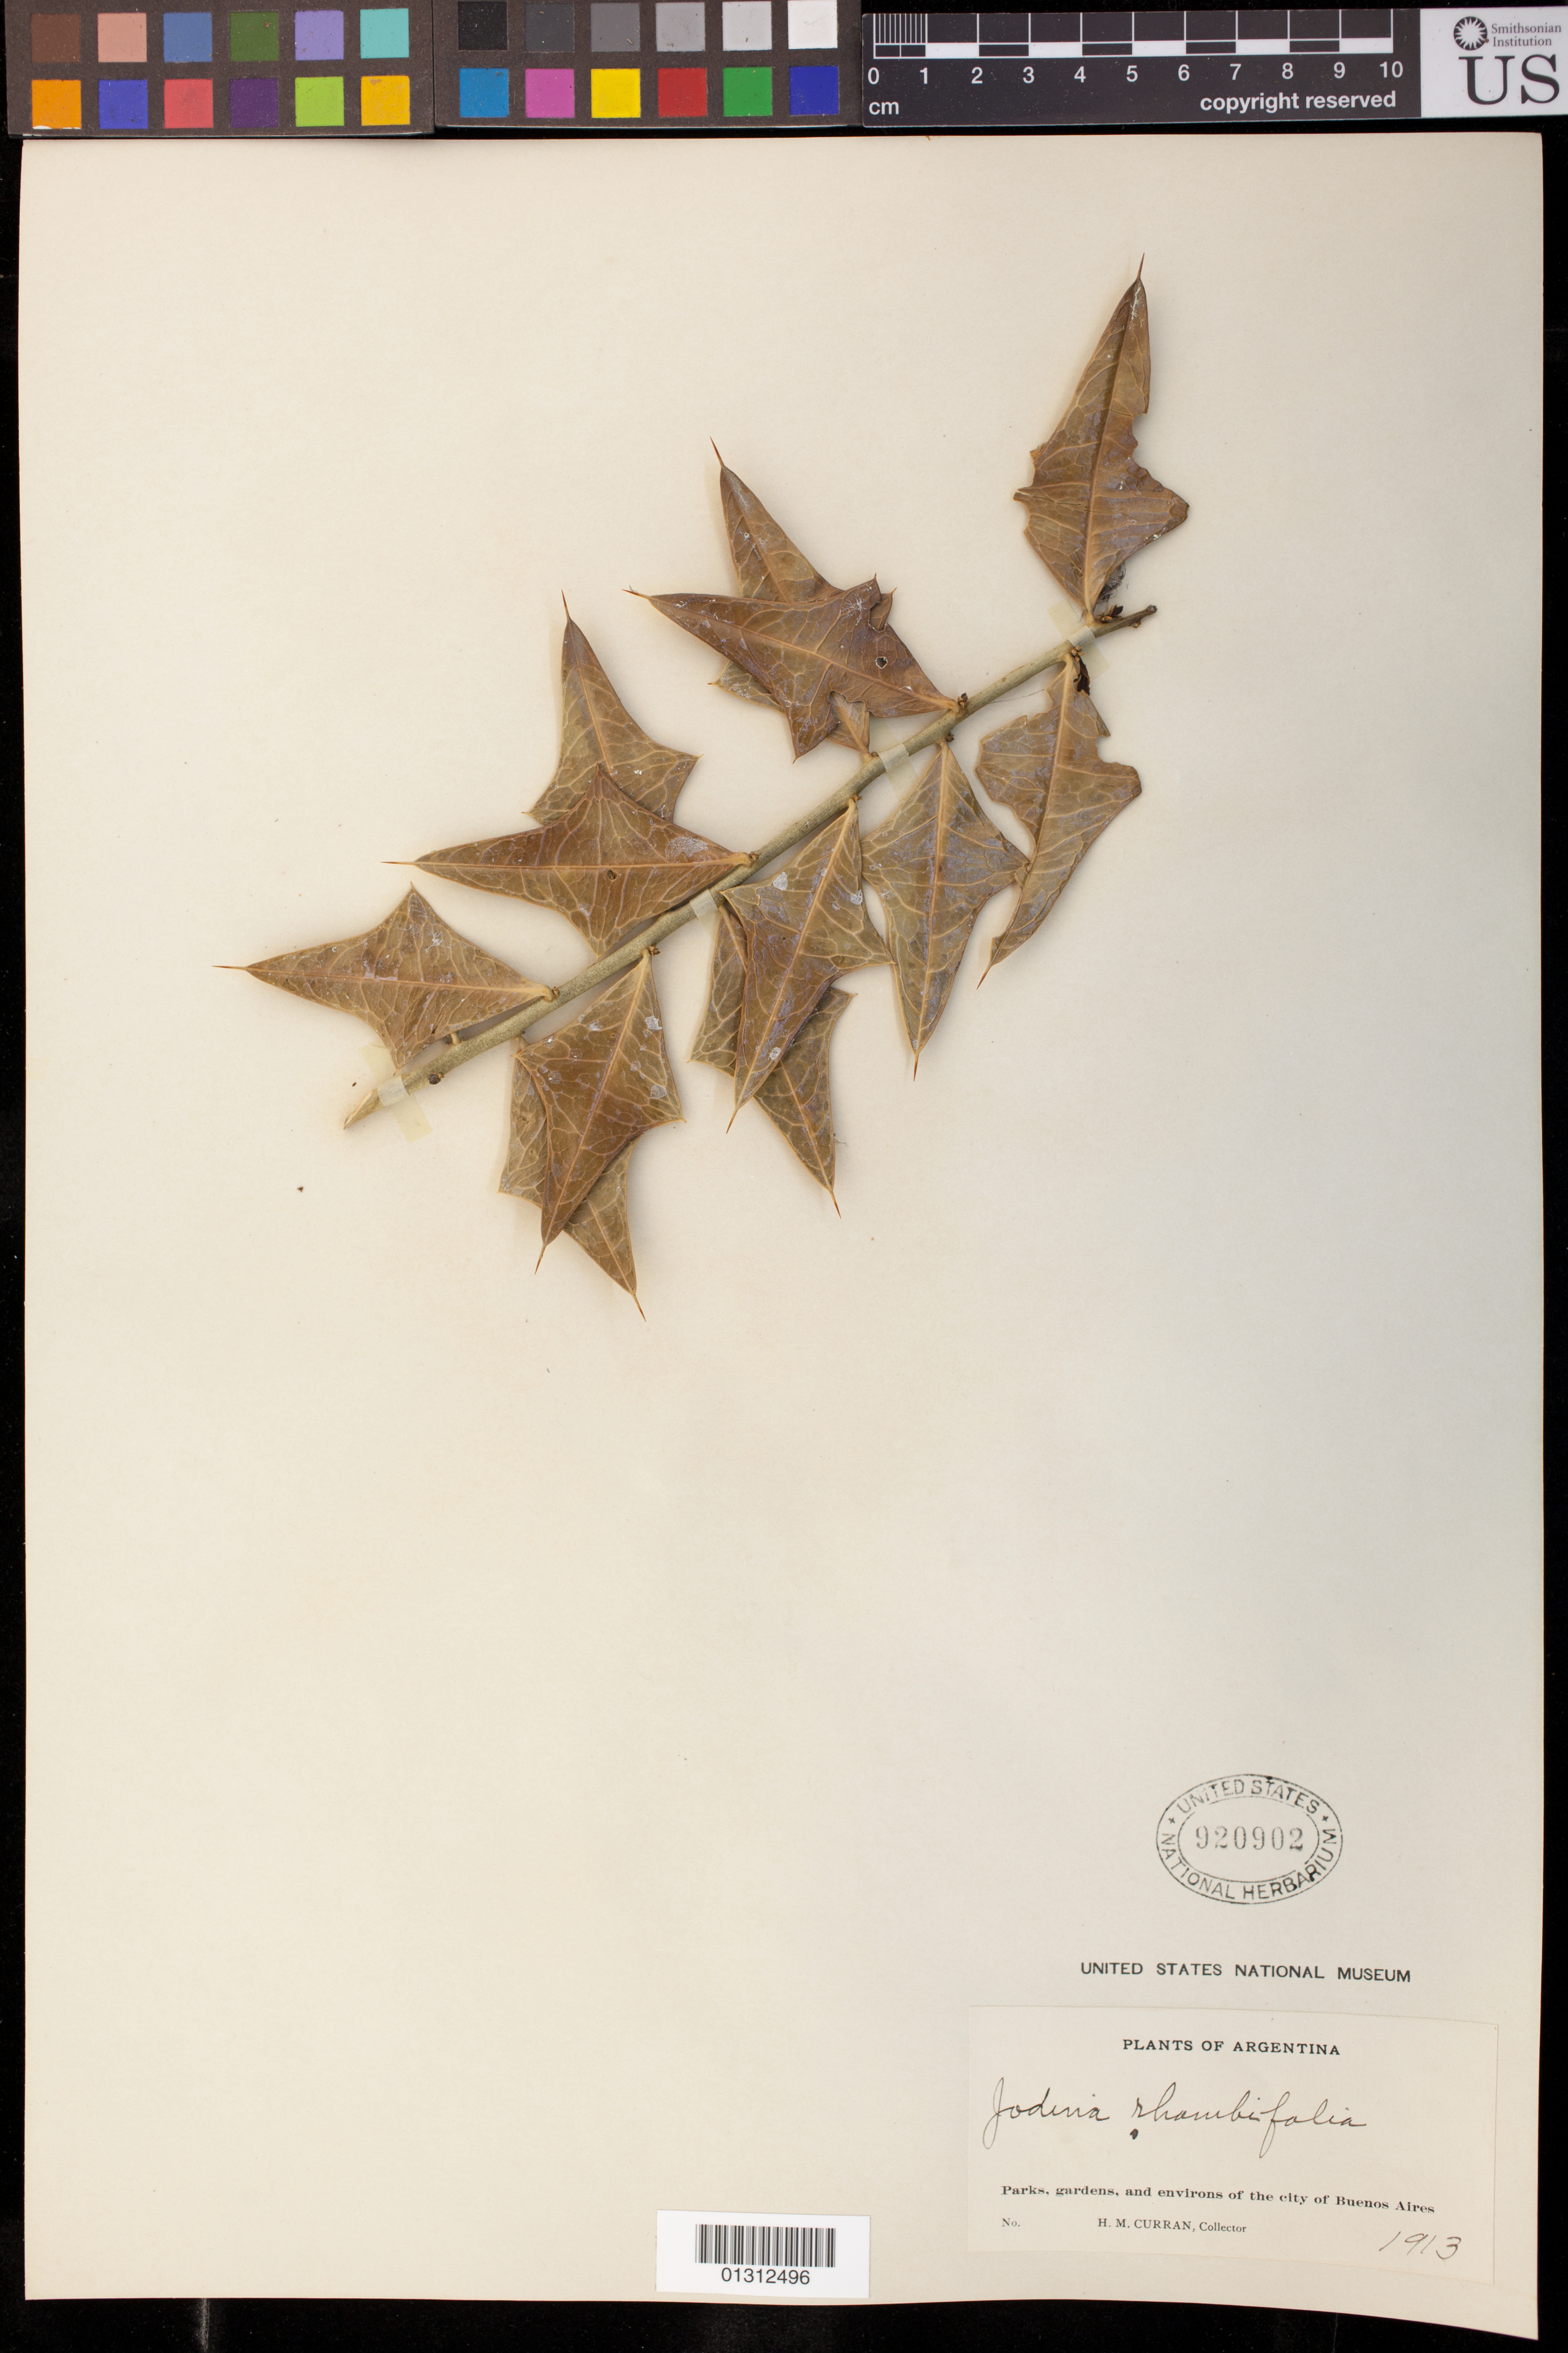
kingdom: Plantae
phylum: Tracheophyta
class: Magnoliopsida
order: Santalales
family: Cervantesiaceae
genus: Jodina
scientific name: Jodina rhombifolia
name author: (Hook. & Arn.) Reissek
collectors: H. M. Curran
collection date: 1913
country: Argentina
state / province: Buenos Aires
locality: City of Buenos Aires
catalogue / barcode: US 920902